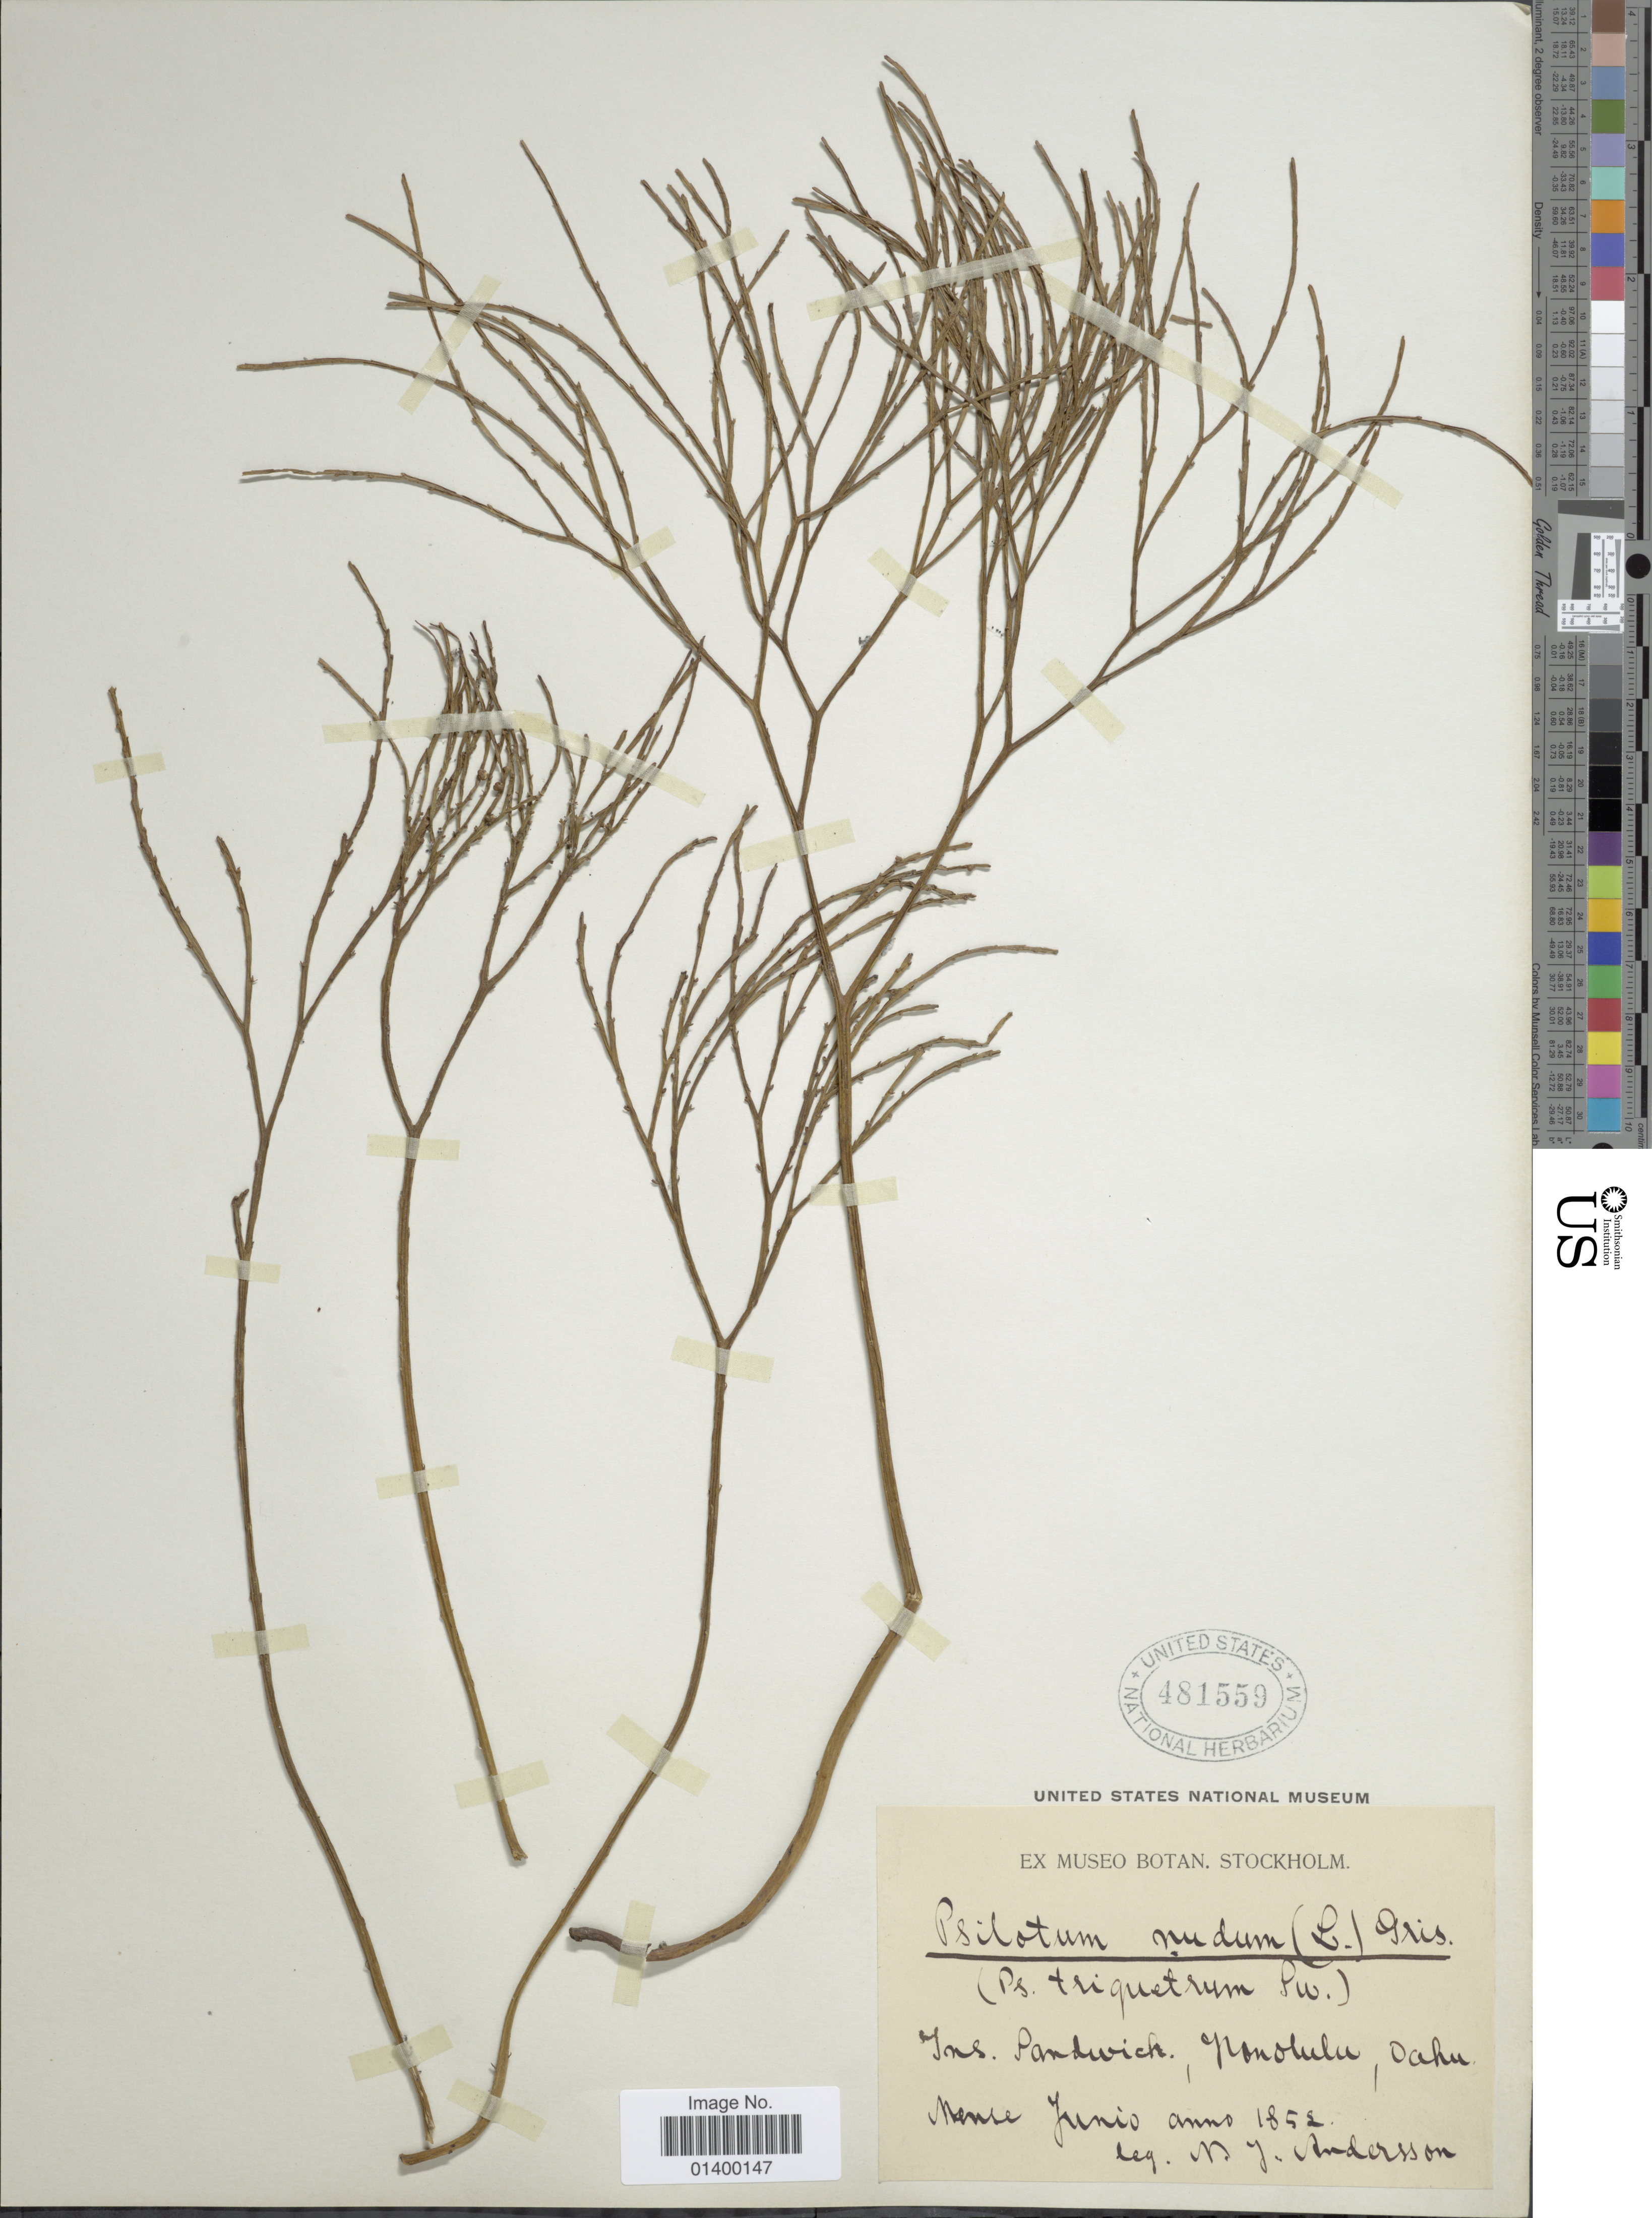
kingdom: Plantae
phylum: Tracheophyta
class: Polypodiopsida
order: Psilotales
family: Psilotaceae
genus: Psilotum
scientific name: Psilotum nudum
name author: (L.) P. Beauv.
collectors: N. J. Andersson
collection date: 1852-06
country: United States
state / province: Hawaii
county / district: Honolulu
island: Oahu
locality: Ins. Sandwich, Honolulu, Oahu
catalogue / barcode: US 481559